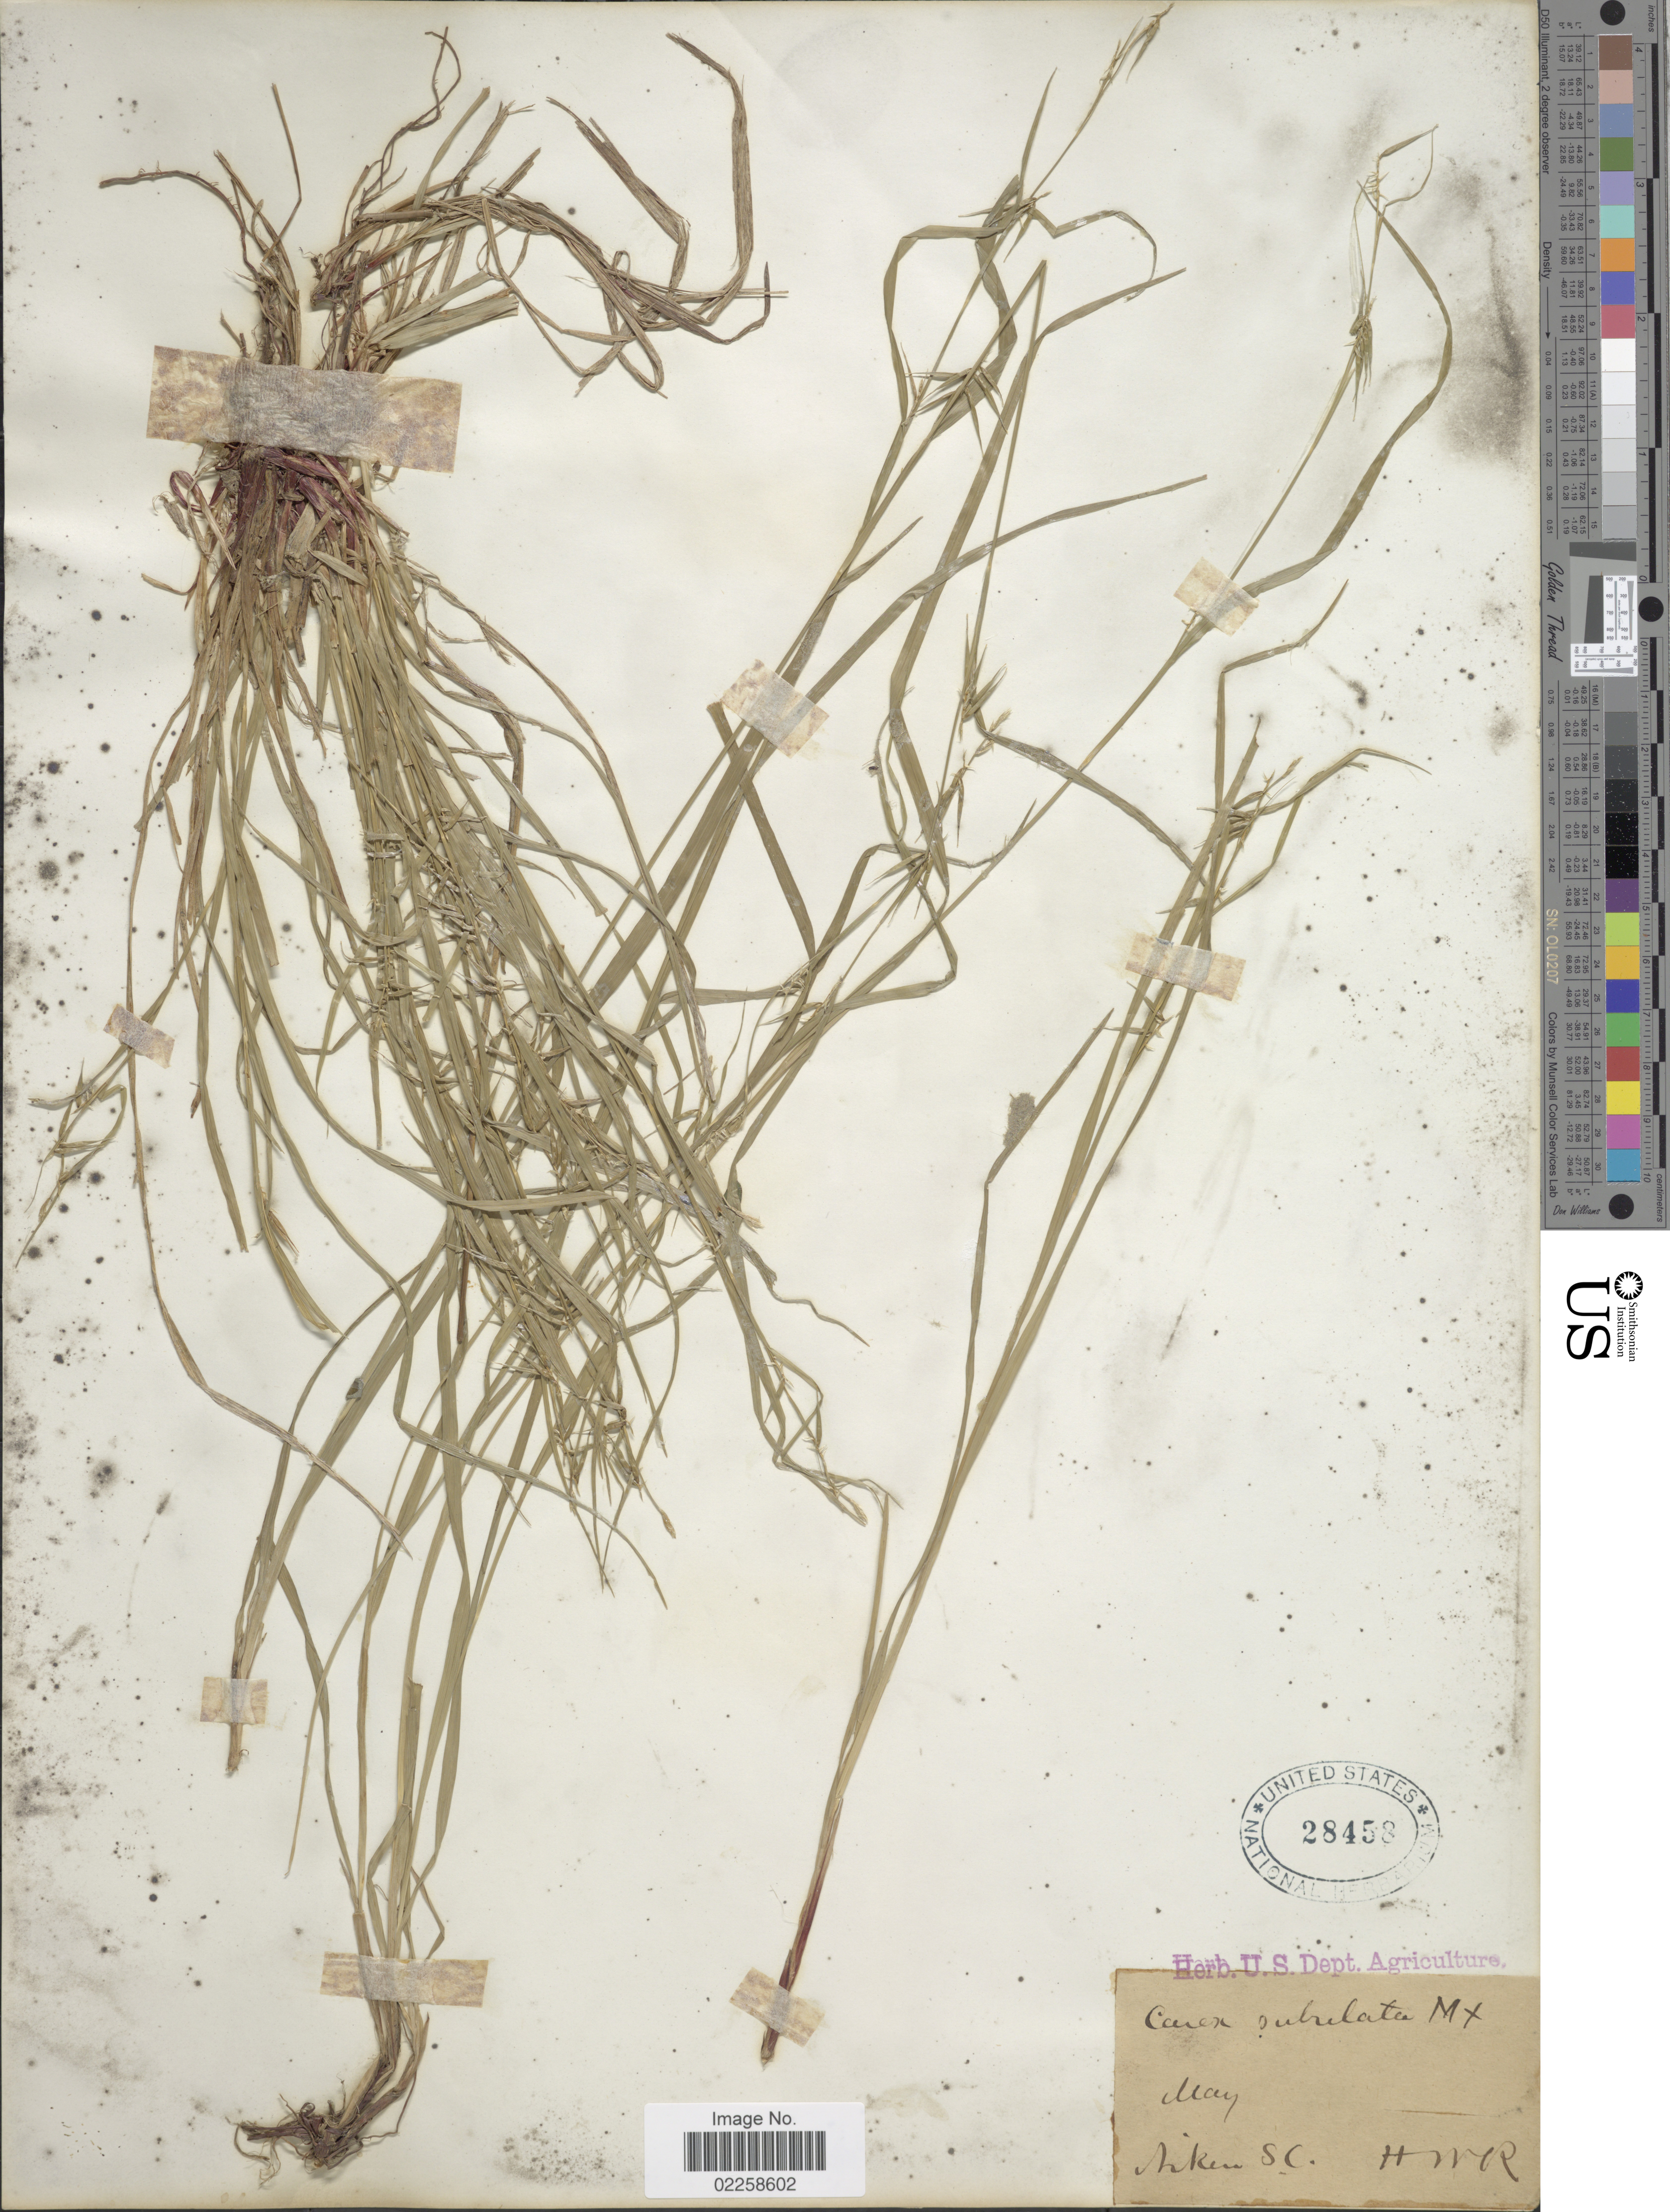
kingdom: Plantae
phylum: Tracheophyta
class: Liliopsida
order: Poales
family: Cyperaceae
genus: Carex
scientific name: Carex collinsii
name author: Nutt.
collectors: H. W. R.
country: United States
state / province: South Carolina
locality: Aiken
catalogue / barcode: US 28458